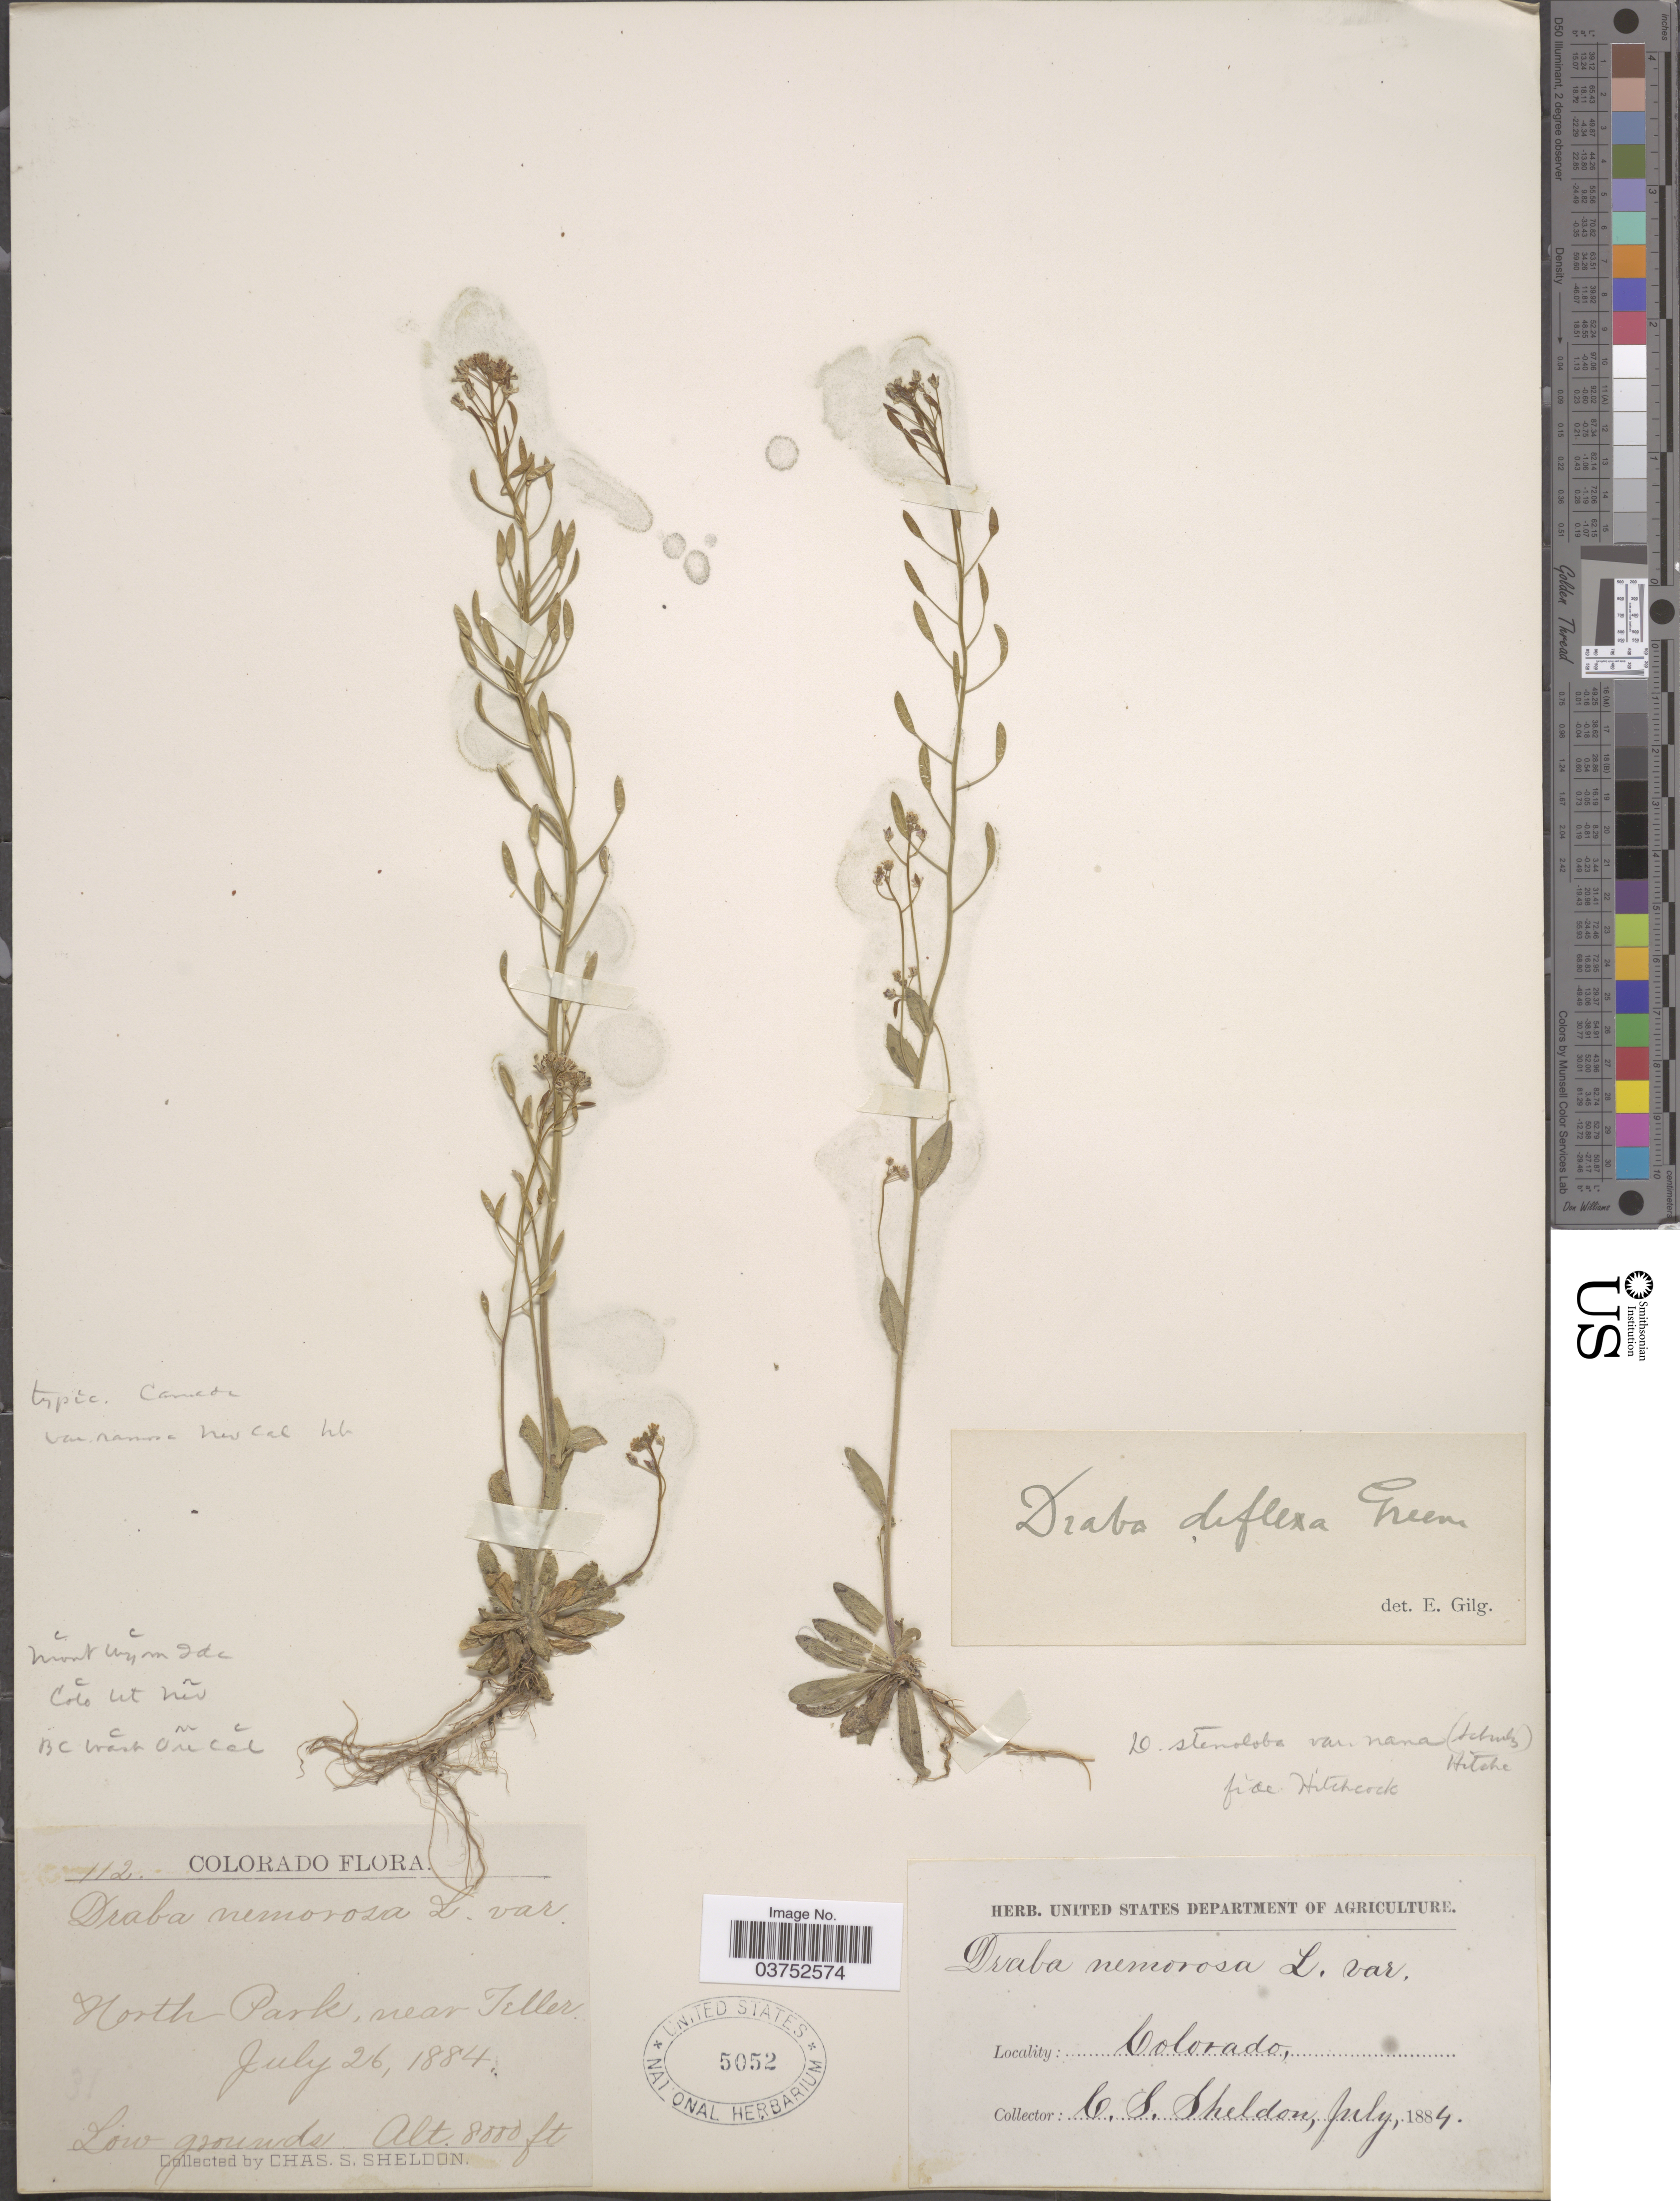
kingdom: Plantae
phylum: Tracheophyta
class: Magnoliopsida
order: Brassicales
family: Brassicaceae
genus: Draba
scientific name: Draba stenoloba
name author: Ledeb.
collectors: C. S. Sheldon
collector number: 112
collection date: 1884-07-26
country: United States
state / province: Colorado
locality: North Park, near Teller.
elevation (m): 2438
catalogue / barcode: US 5052